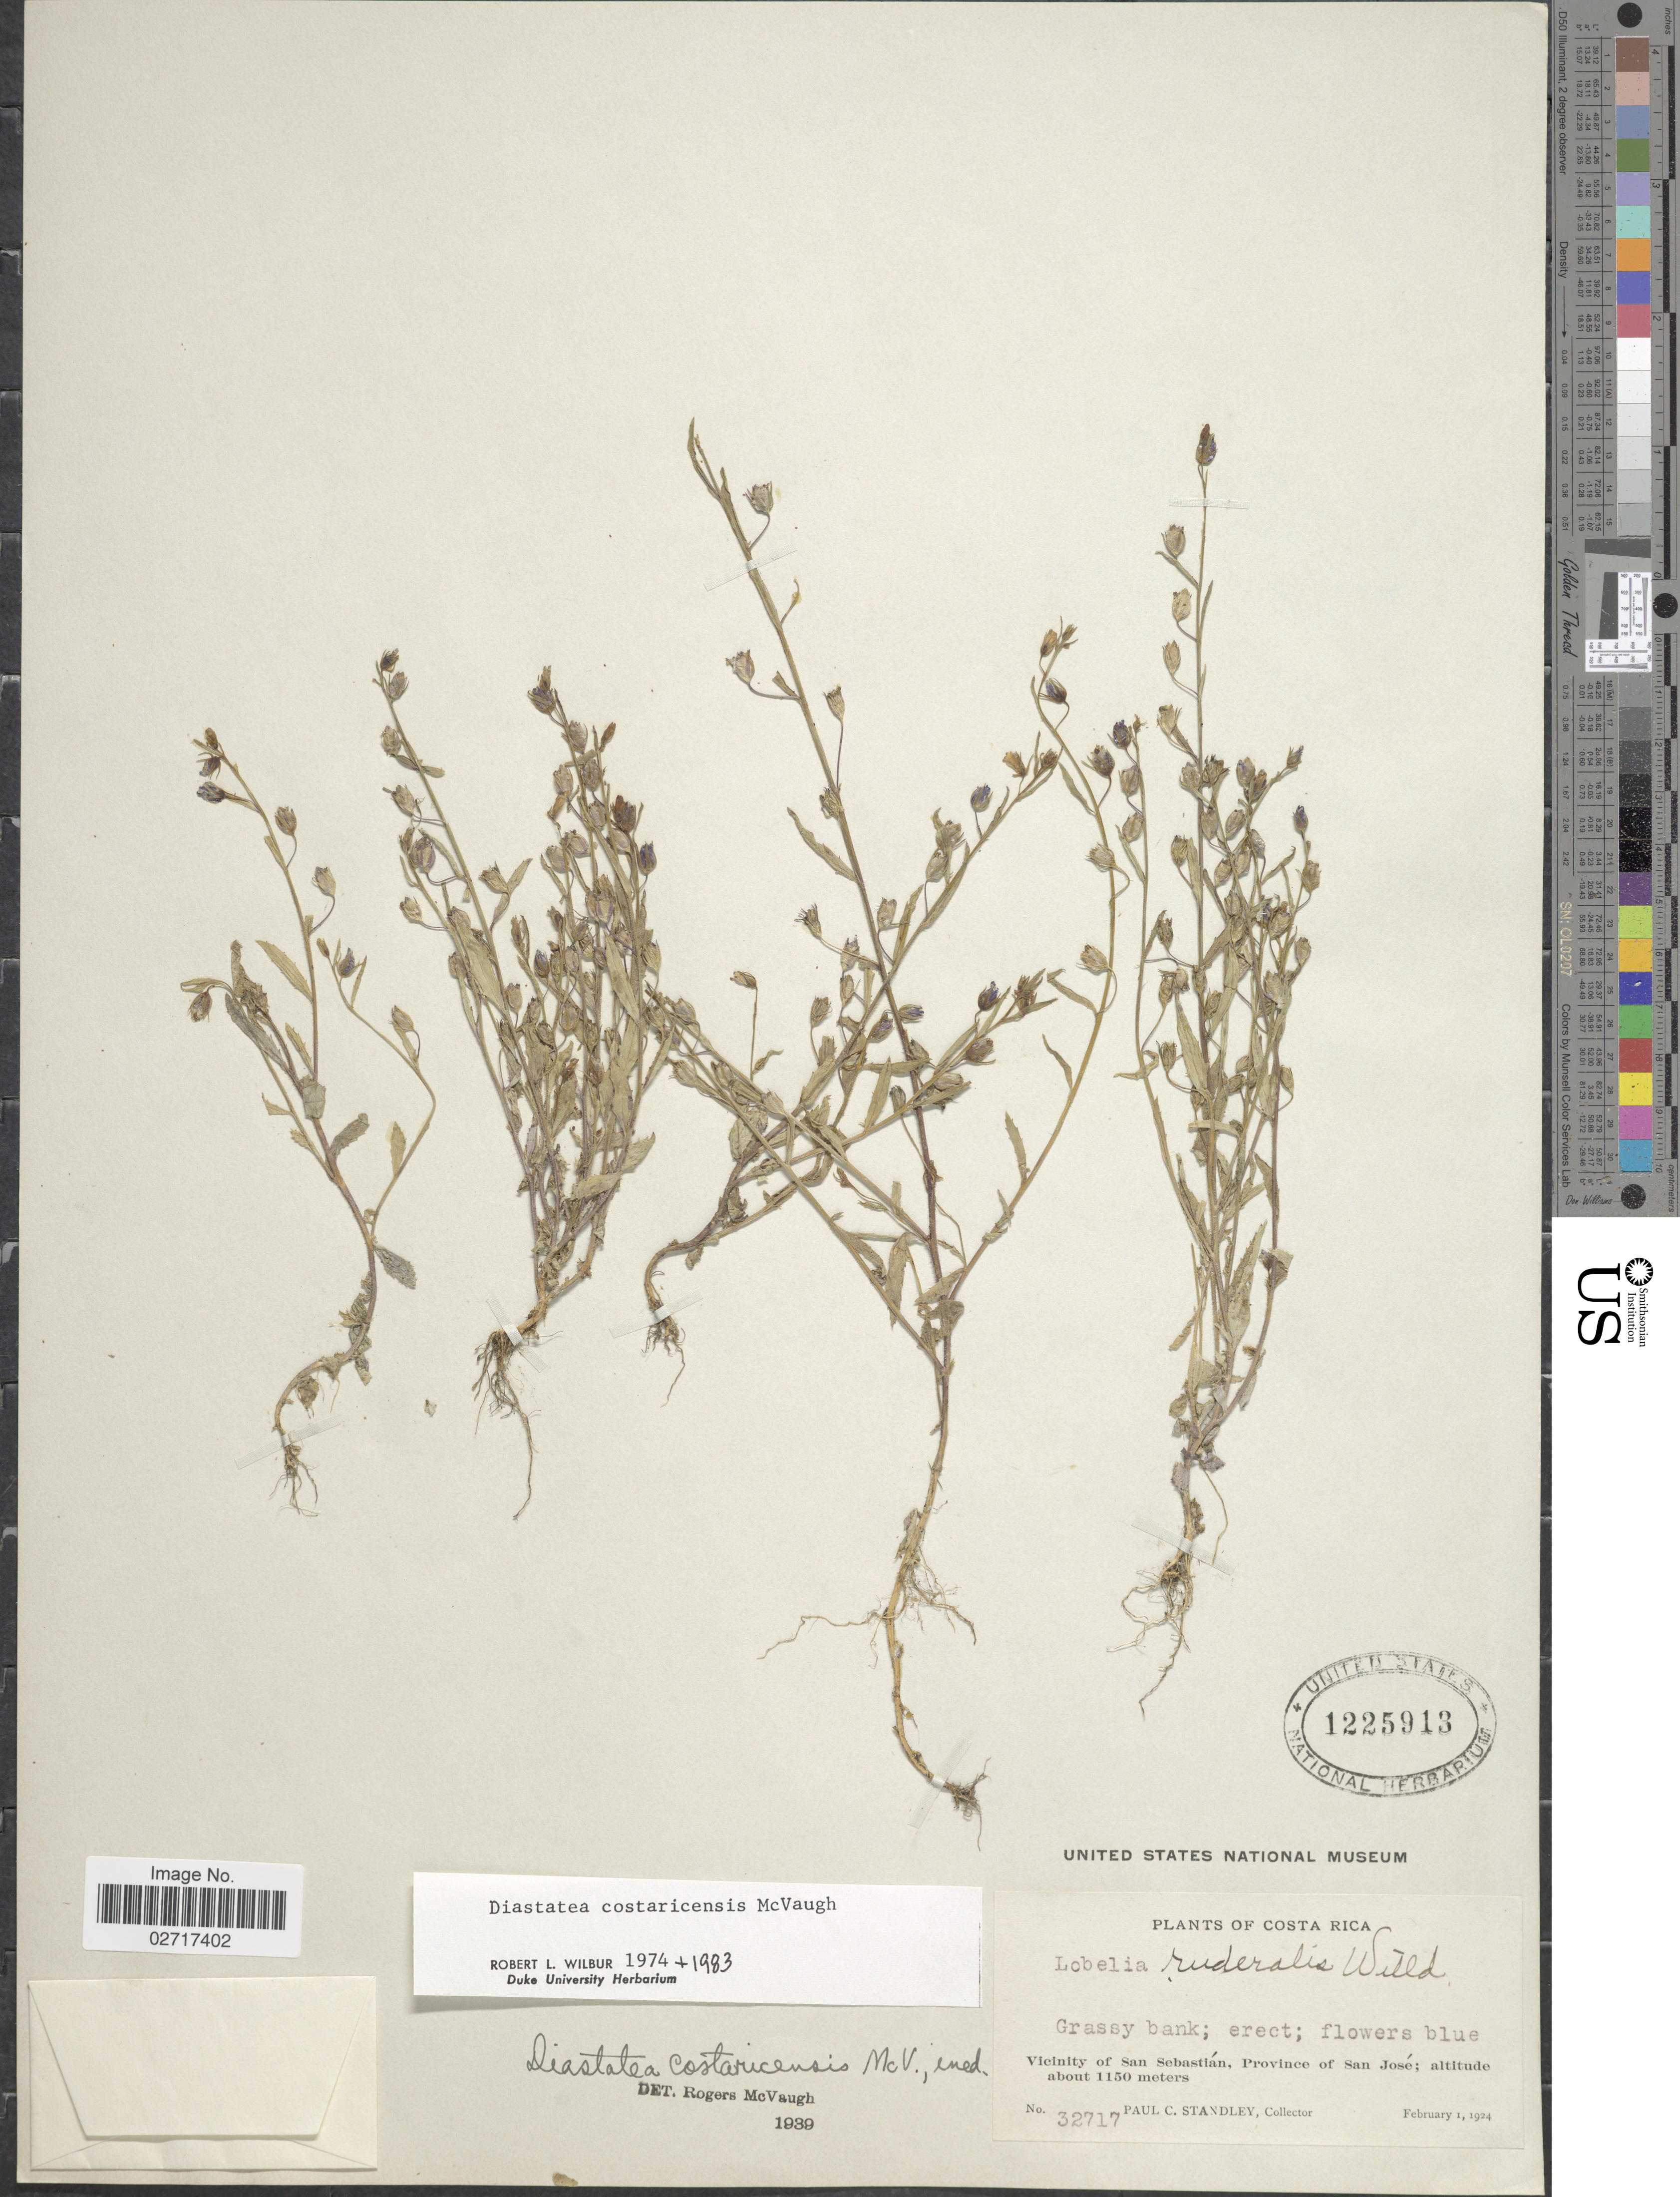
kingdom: Plantae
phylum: Tracheophyta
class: Magnoliopsida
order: Asterales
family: Campanulaceae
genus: Diastatea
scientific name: Diastatea costaricensis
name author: McVaugh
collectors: P. C. Standley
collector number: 32717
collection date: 1924-02-01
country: Costa Rica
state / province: San José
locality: Vicinity of San Sebastían.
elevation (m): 1150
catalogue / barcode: US 1225913